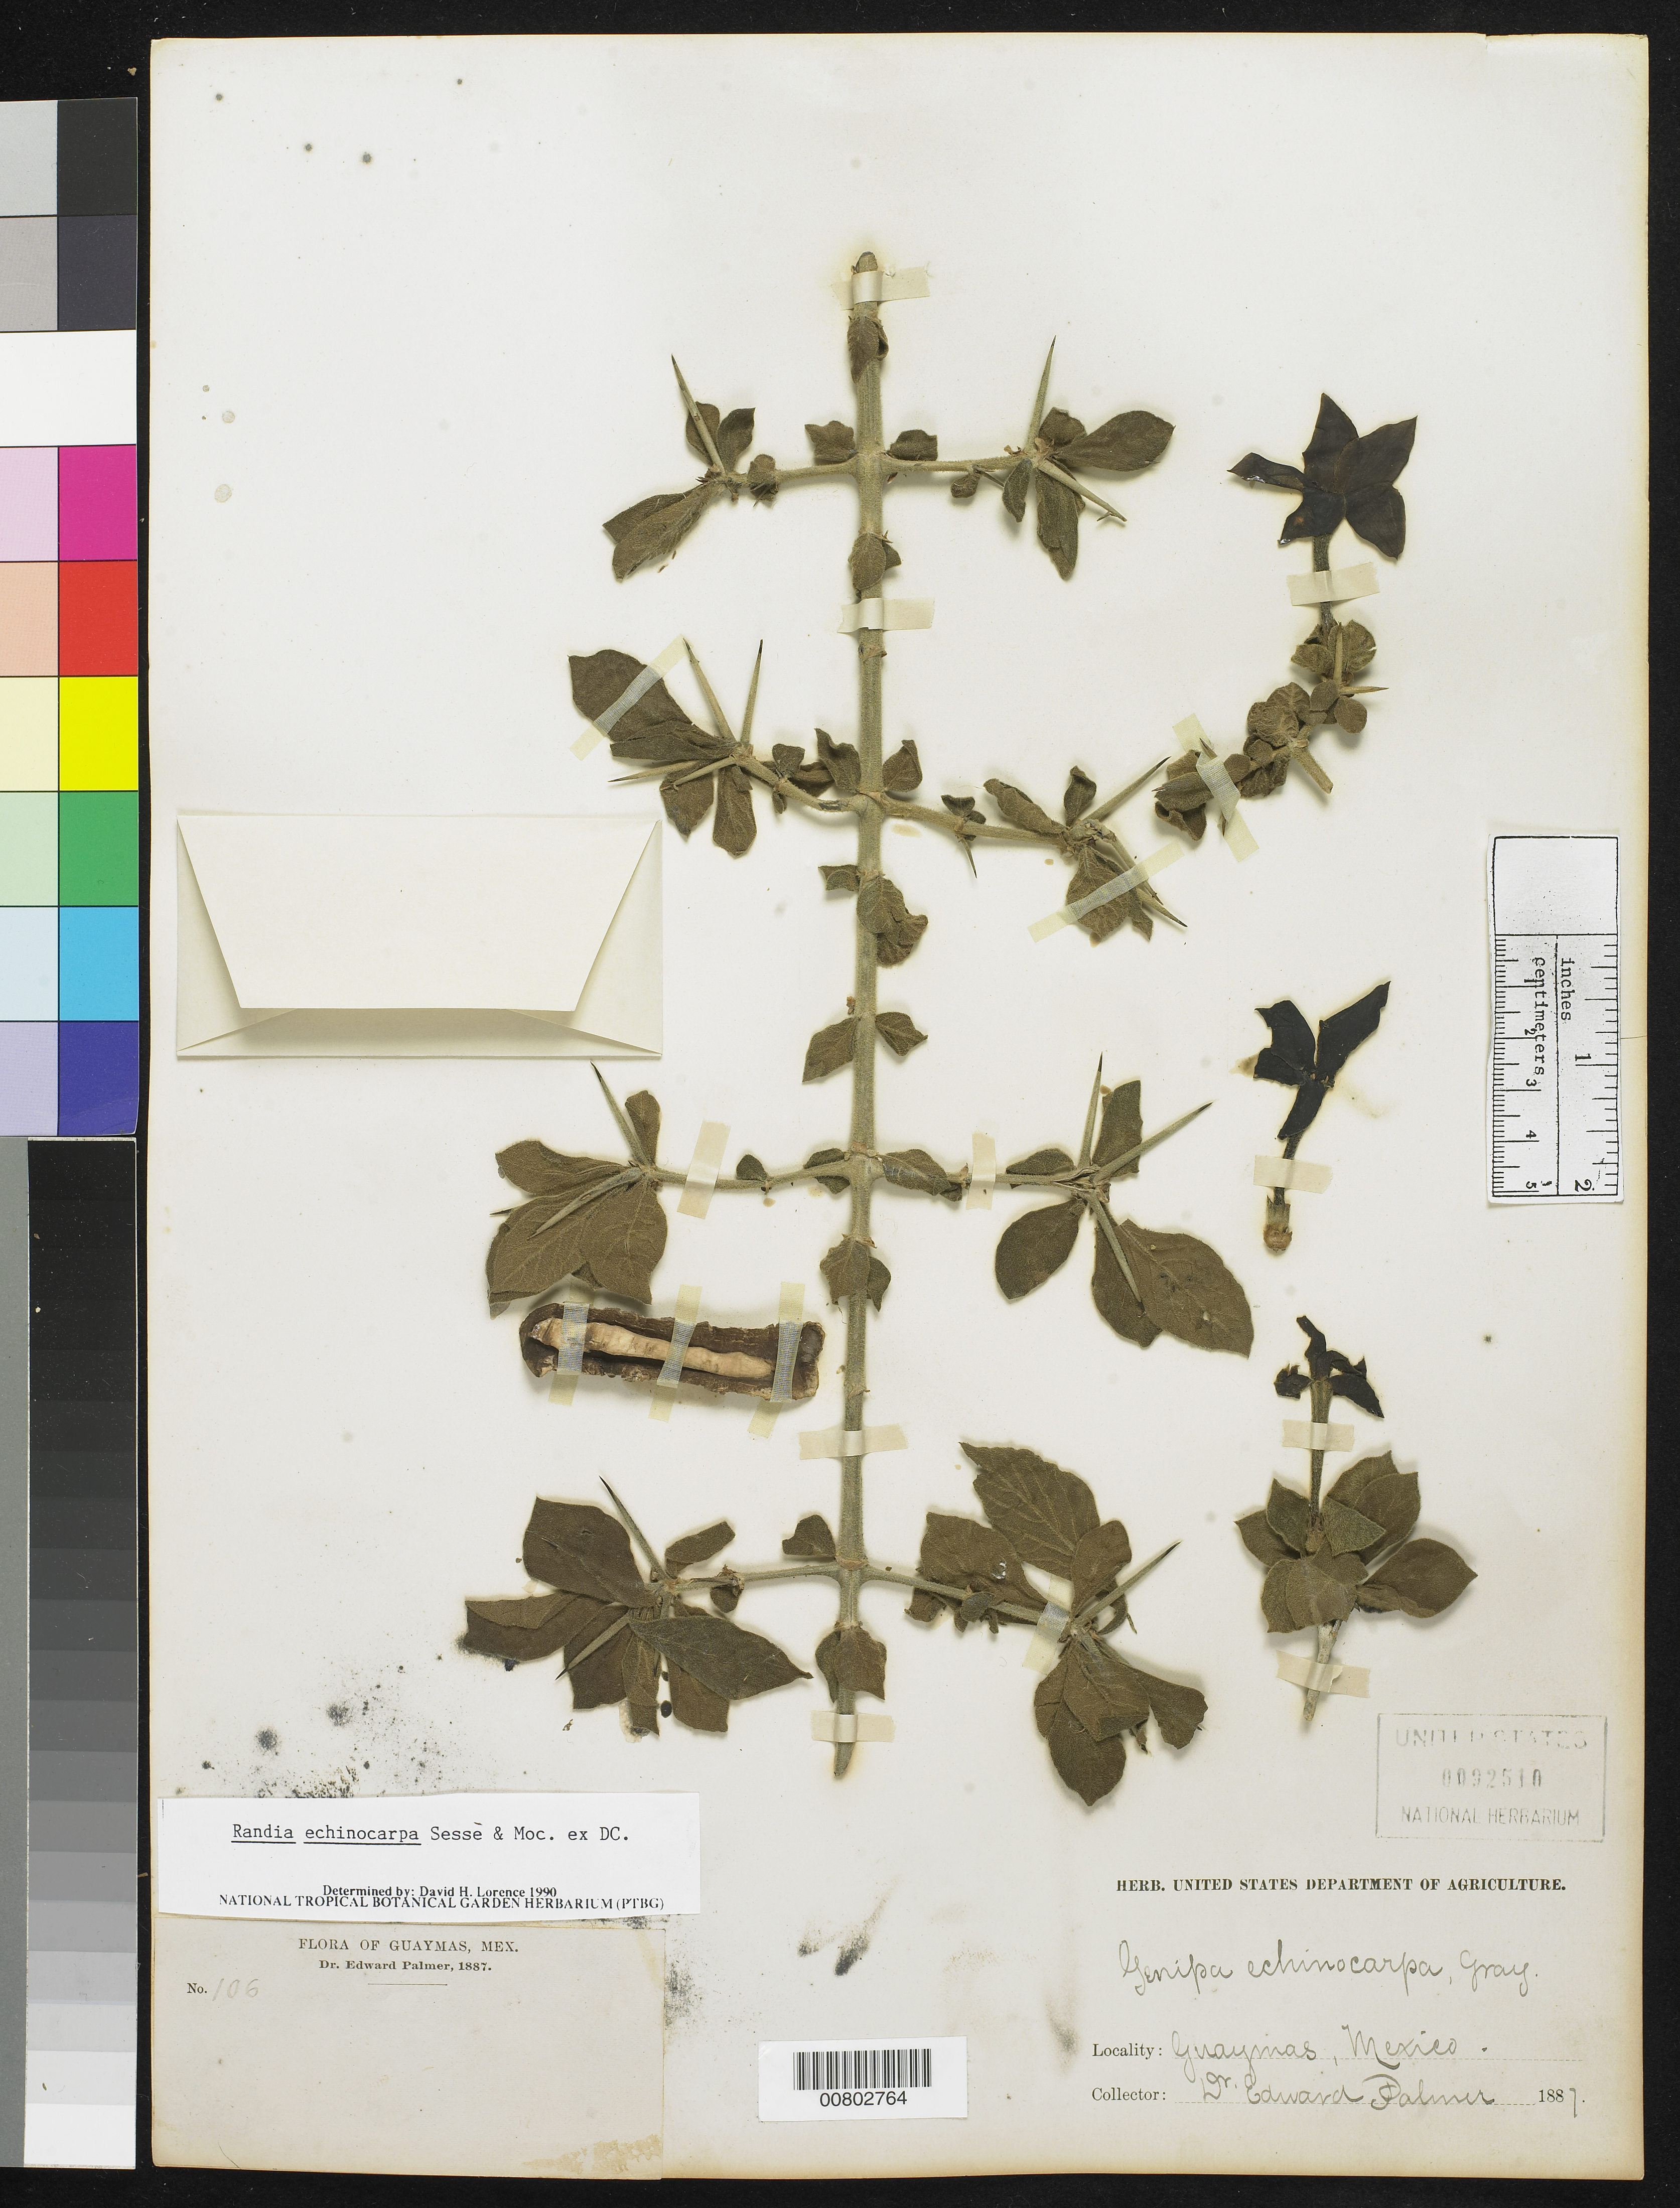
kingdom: Plantae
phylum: Tracheophyta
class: Magnoliopsida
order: Gentianales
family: Rubiaceae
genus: Randia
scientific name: Randia echinocarpa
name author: Sessé & Moc. ex DC.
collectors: E. Palmer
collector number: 106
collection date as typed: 1887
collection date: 1887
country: Mexico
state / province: Sonora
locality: Guaymas, Sonora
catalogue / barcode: US 92510